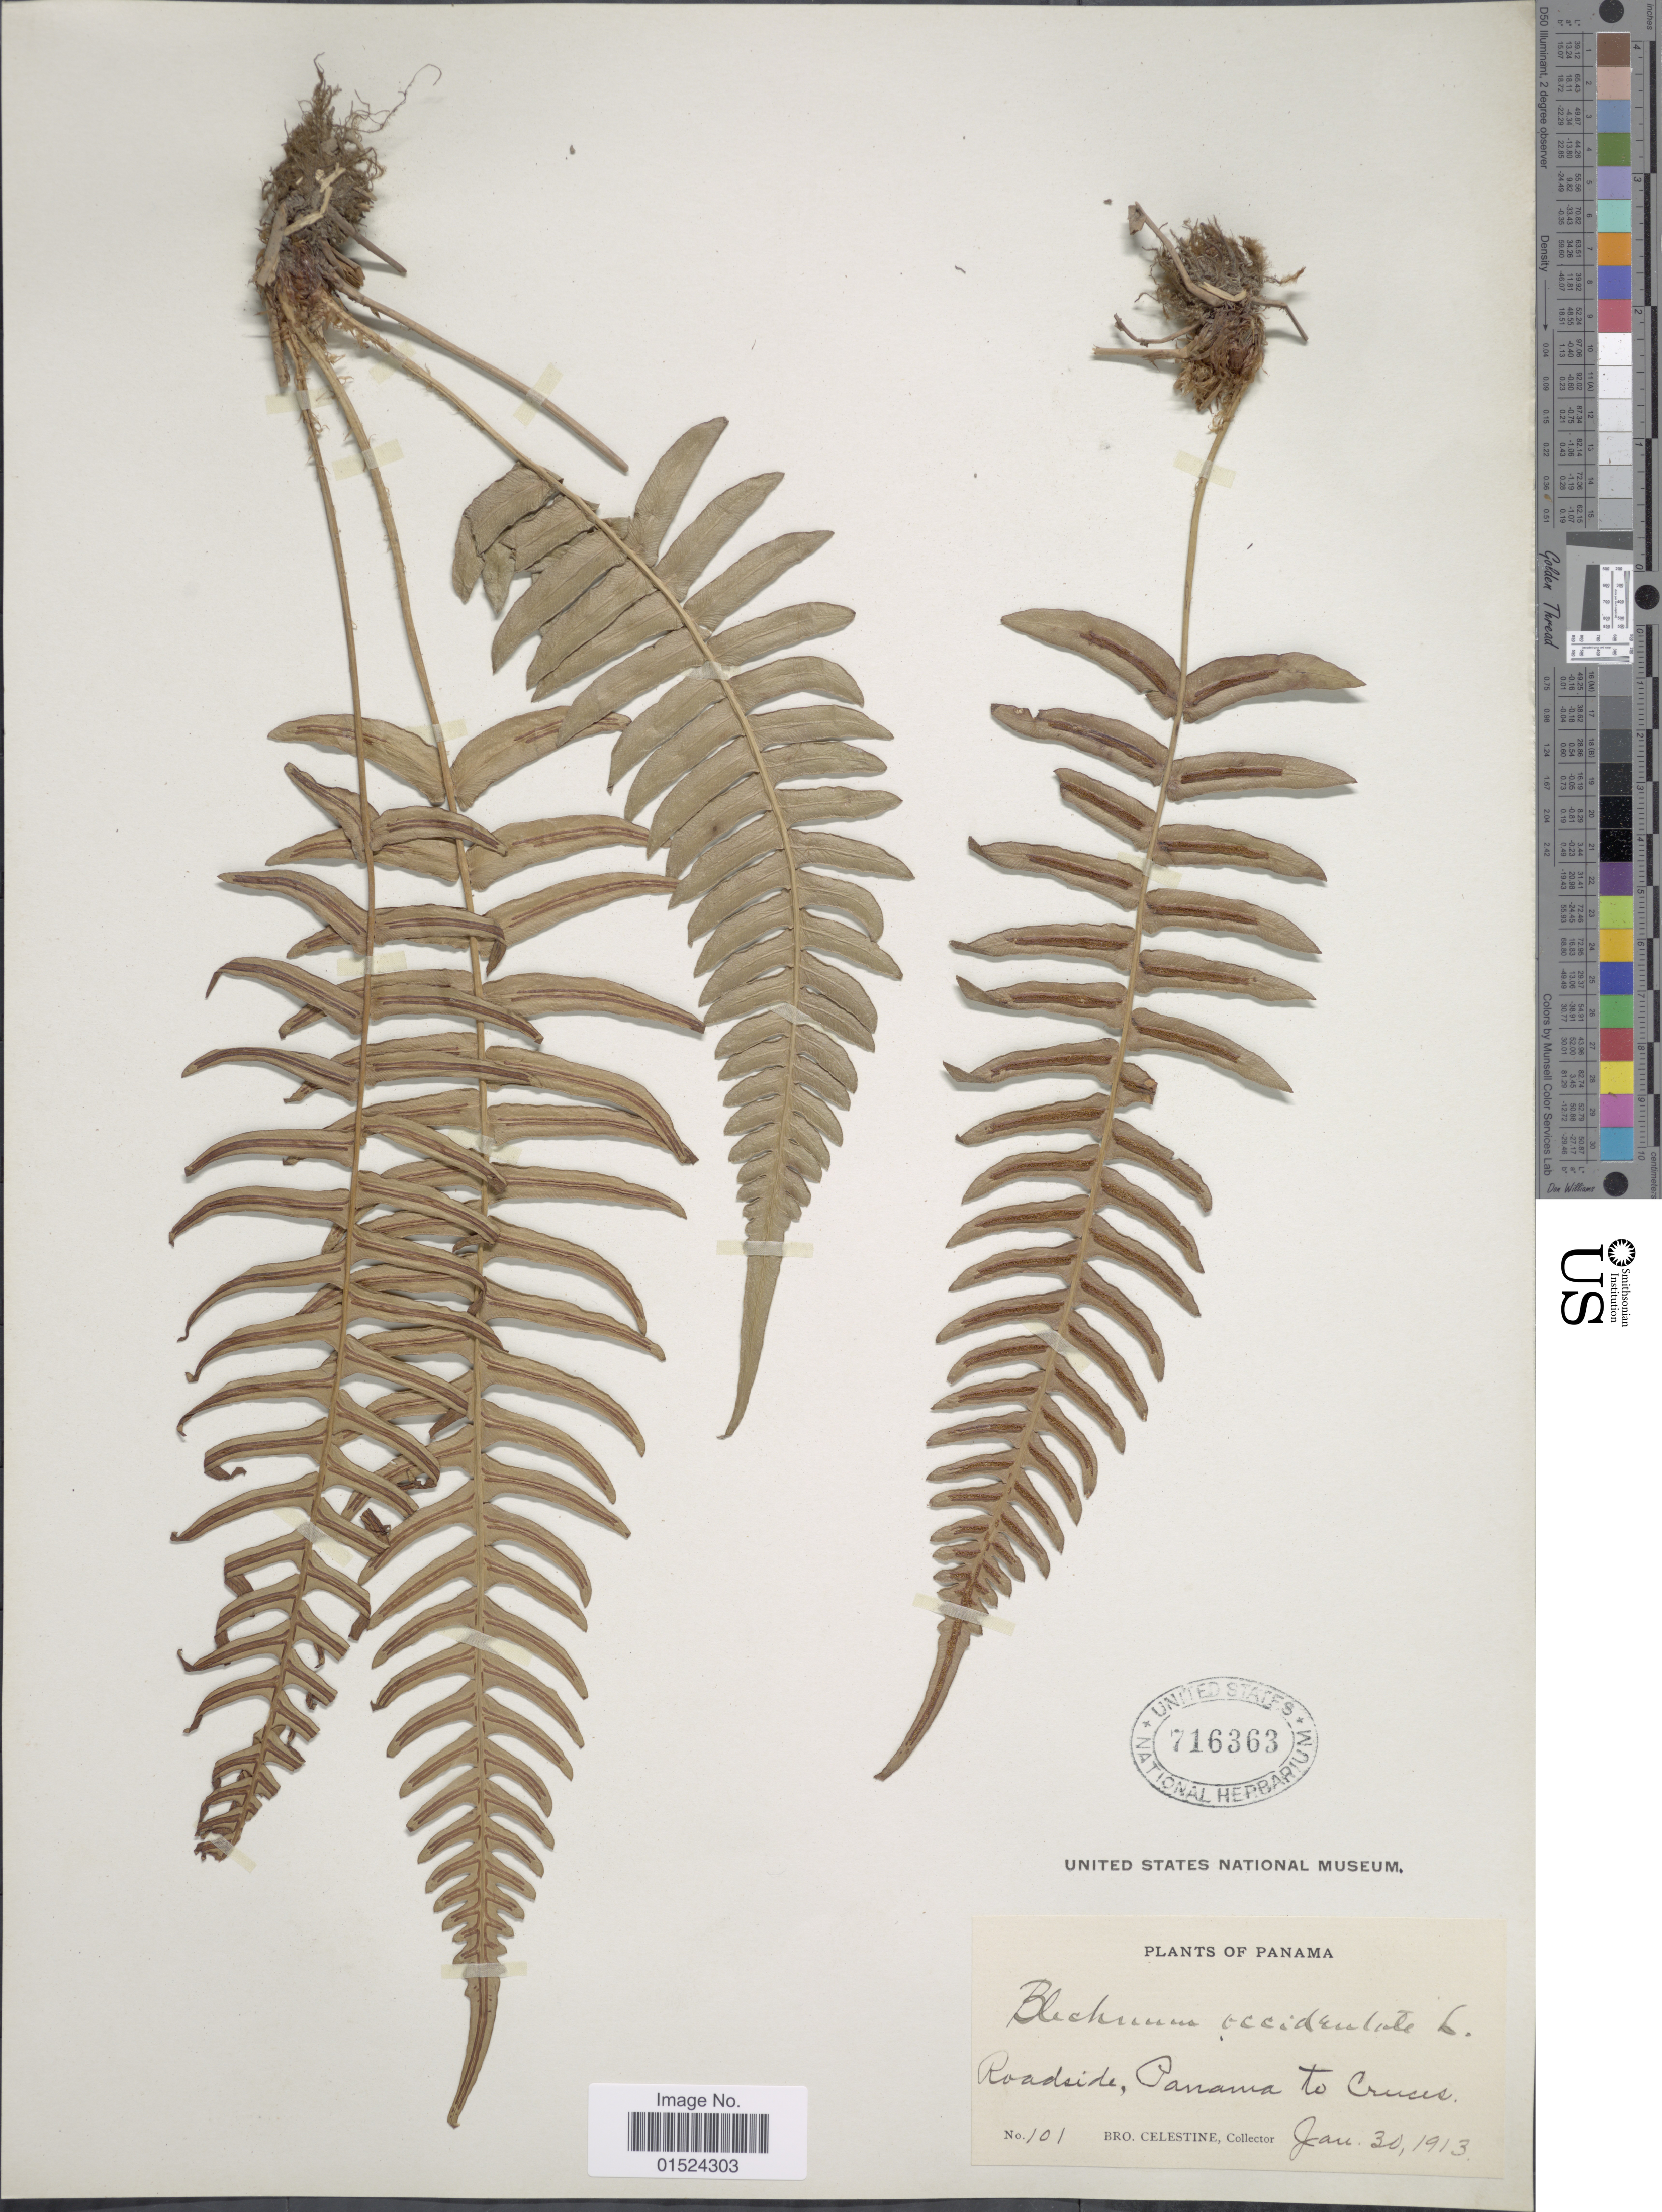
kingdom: Plantae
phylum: Tracheophyta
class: Polypodiopsida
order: Polypodiales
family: Blechnaceae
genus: Blechnum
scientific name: Blechnum occidentale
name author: L.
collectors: B. Celestine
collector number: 101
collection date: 1913-01-30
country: Panama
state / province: Panamá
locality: Roadside, Panama to Cruces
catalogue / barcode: US 716363